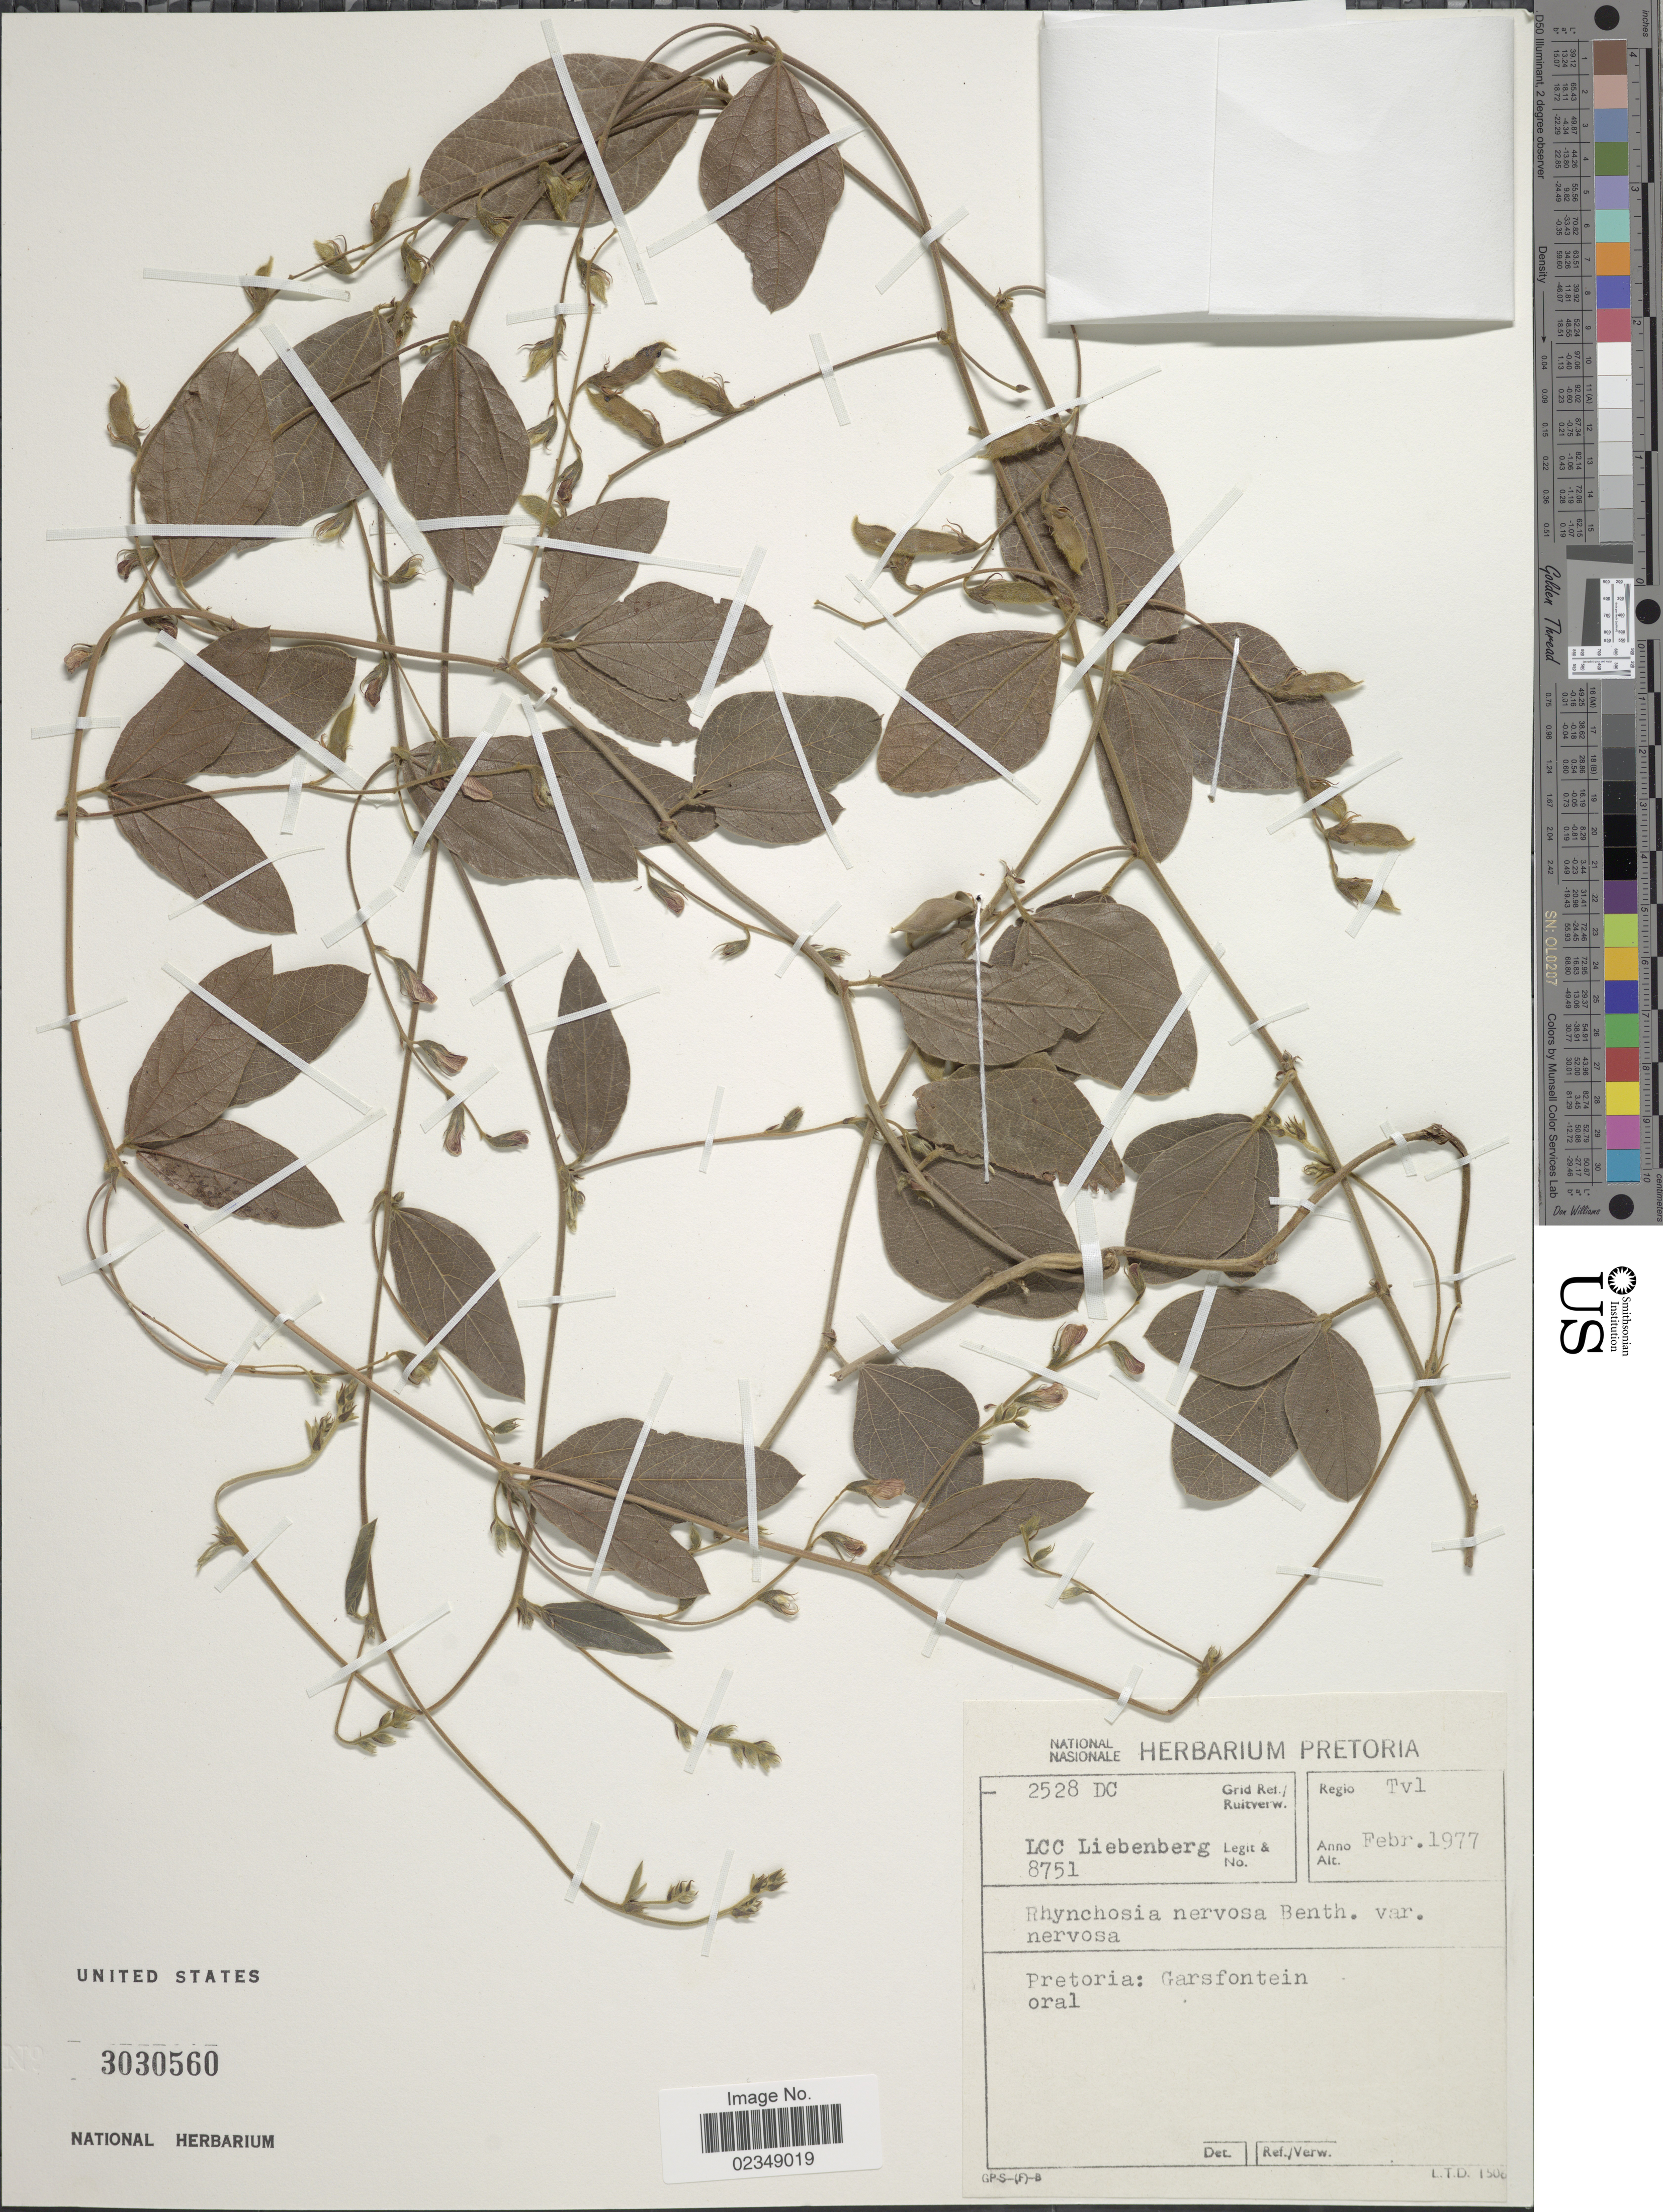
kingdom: Plantae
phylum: Tracheophyta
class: Magnoliopsida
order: Fabales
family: Fabaceae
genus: Rhynchosia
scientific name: Rhynchosia nervosa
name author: Benth. ex Harv.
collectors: L. Liebenberg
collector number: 8751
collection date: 1977-02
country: South Africa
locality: Regio Tvl, Pretoria: Garsfontein oral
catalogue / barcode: US 3030560